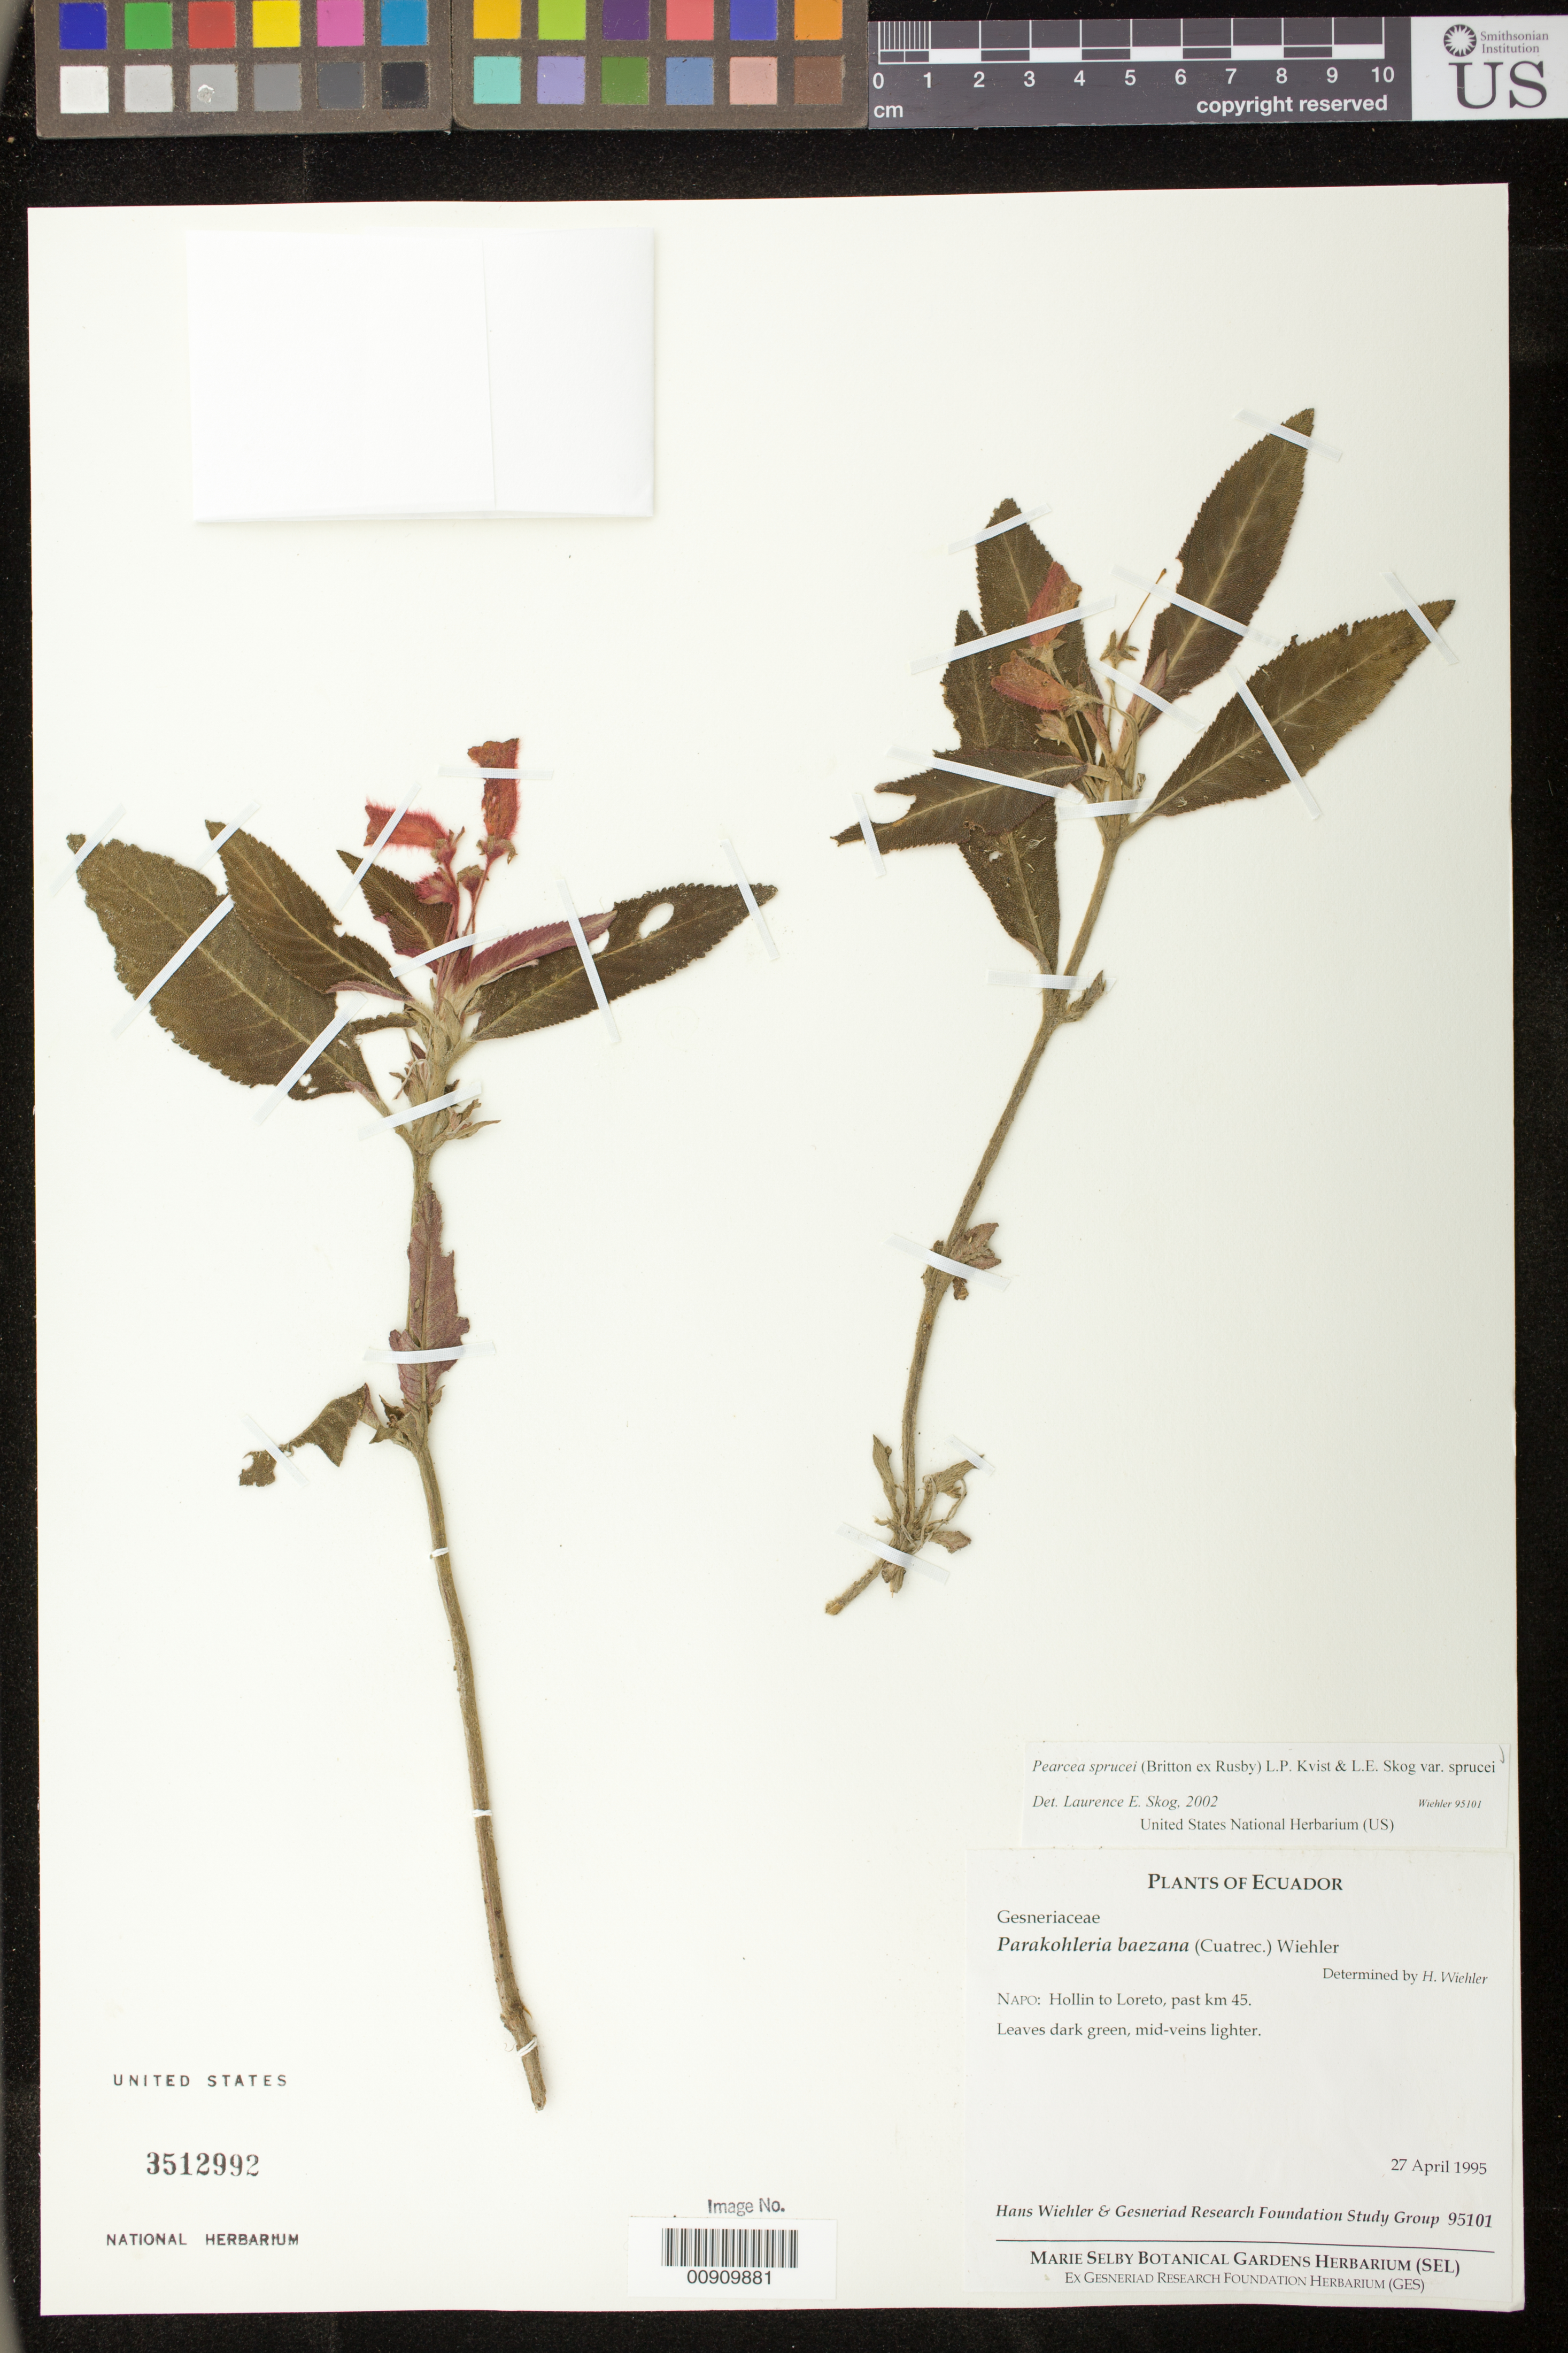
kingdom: Plantae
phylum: Tracheophyta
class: Magnoliopsida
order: Lamiales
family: Gesneriaceae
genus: Pearcea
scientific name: Pearcea sprucei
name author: (Britton) L.P. Kvist & L.E. Skog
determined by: Skog, Laurence E.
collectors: H. J. Wiehler & GRF Study Group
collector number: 95101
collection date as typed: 27 Apr 1995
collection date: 1995-04-27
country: Ecuador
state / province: Napo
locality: Napo: Hollin to Loreto, past km 45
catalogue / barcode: US 3512992